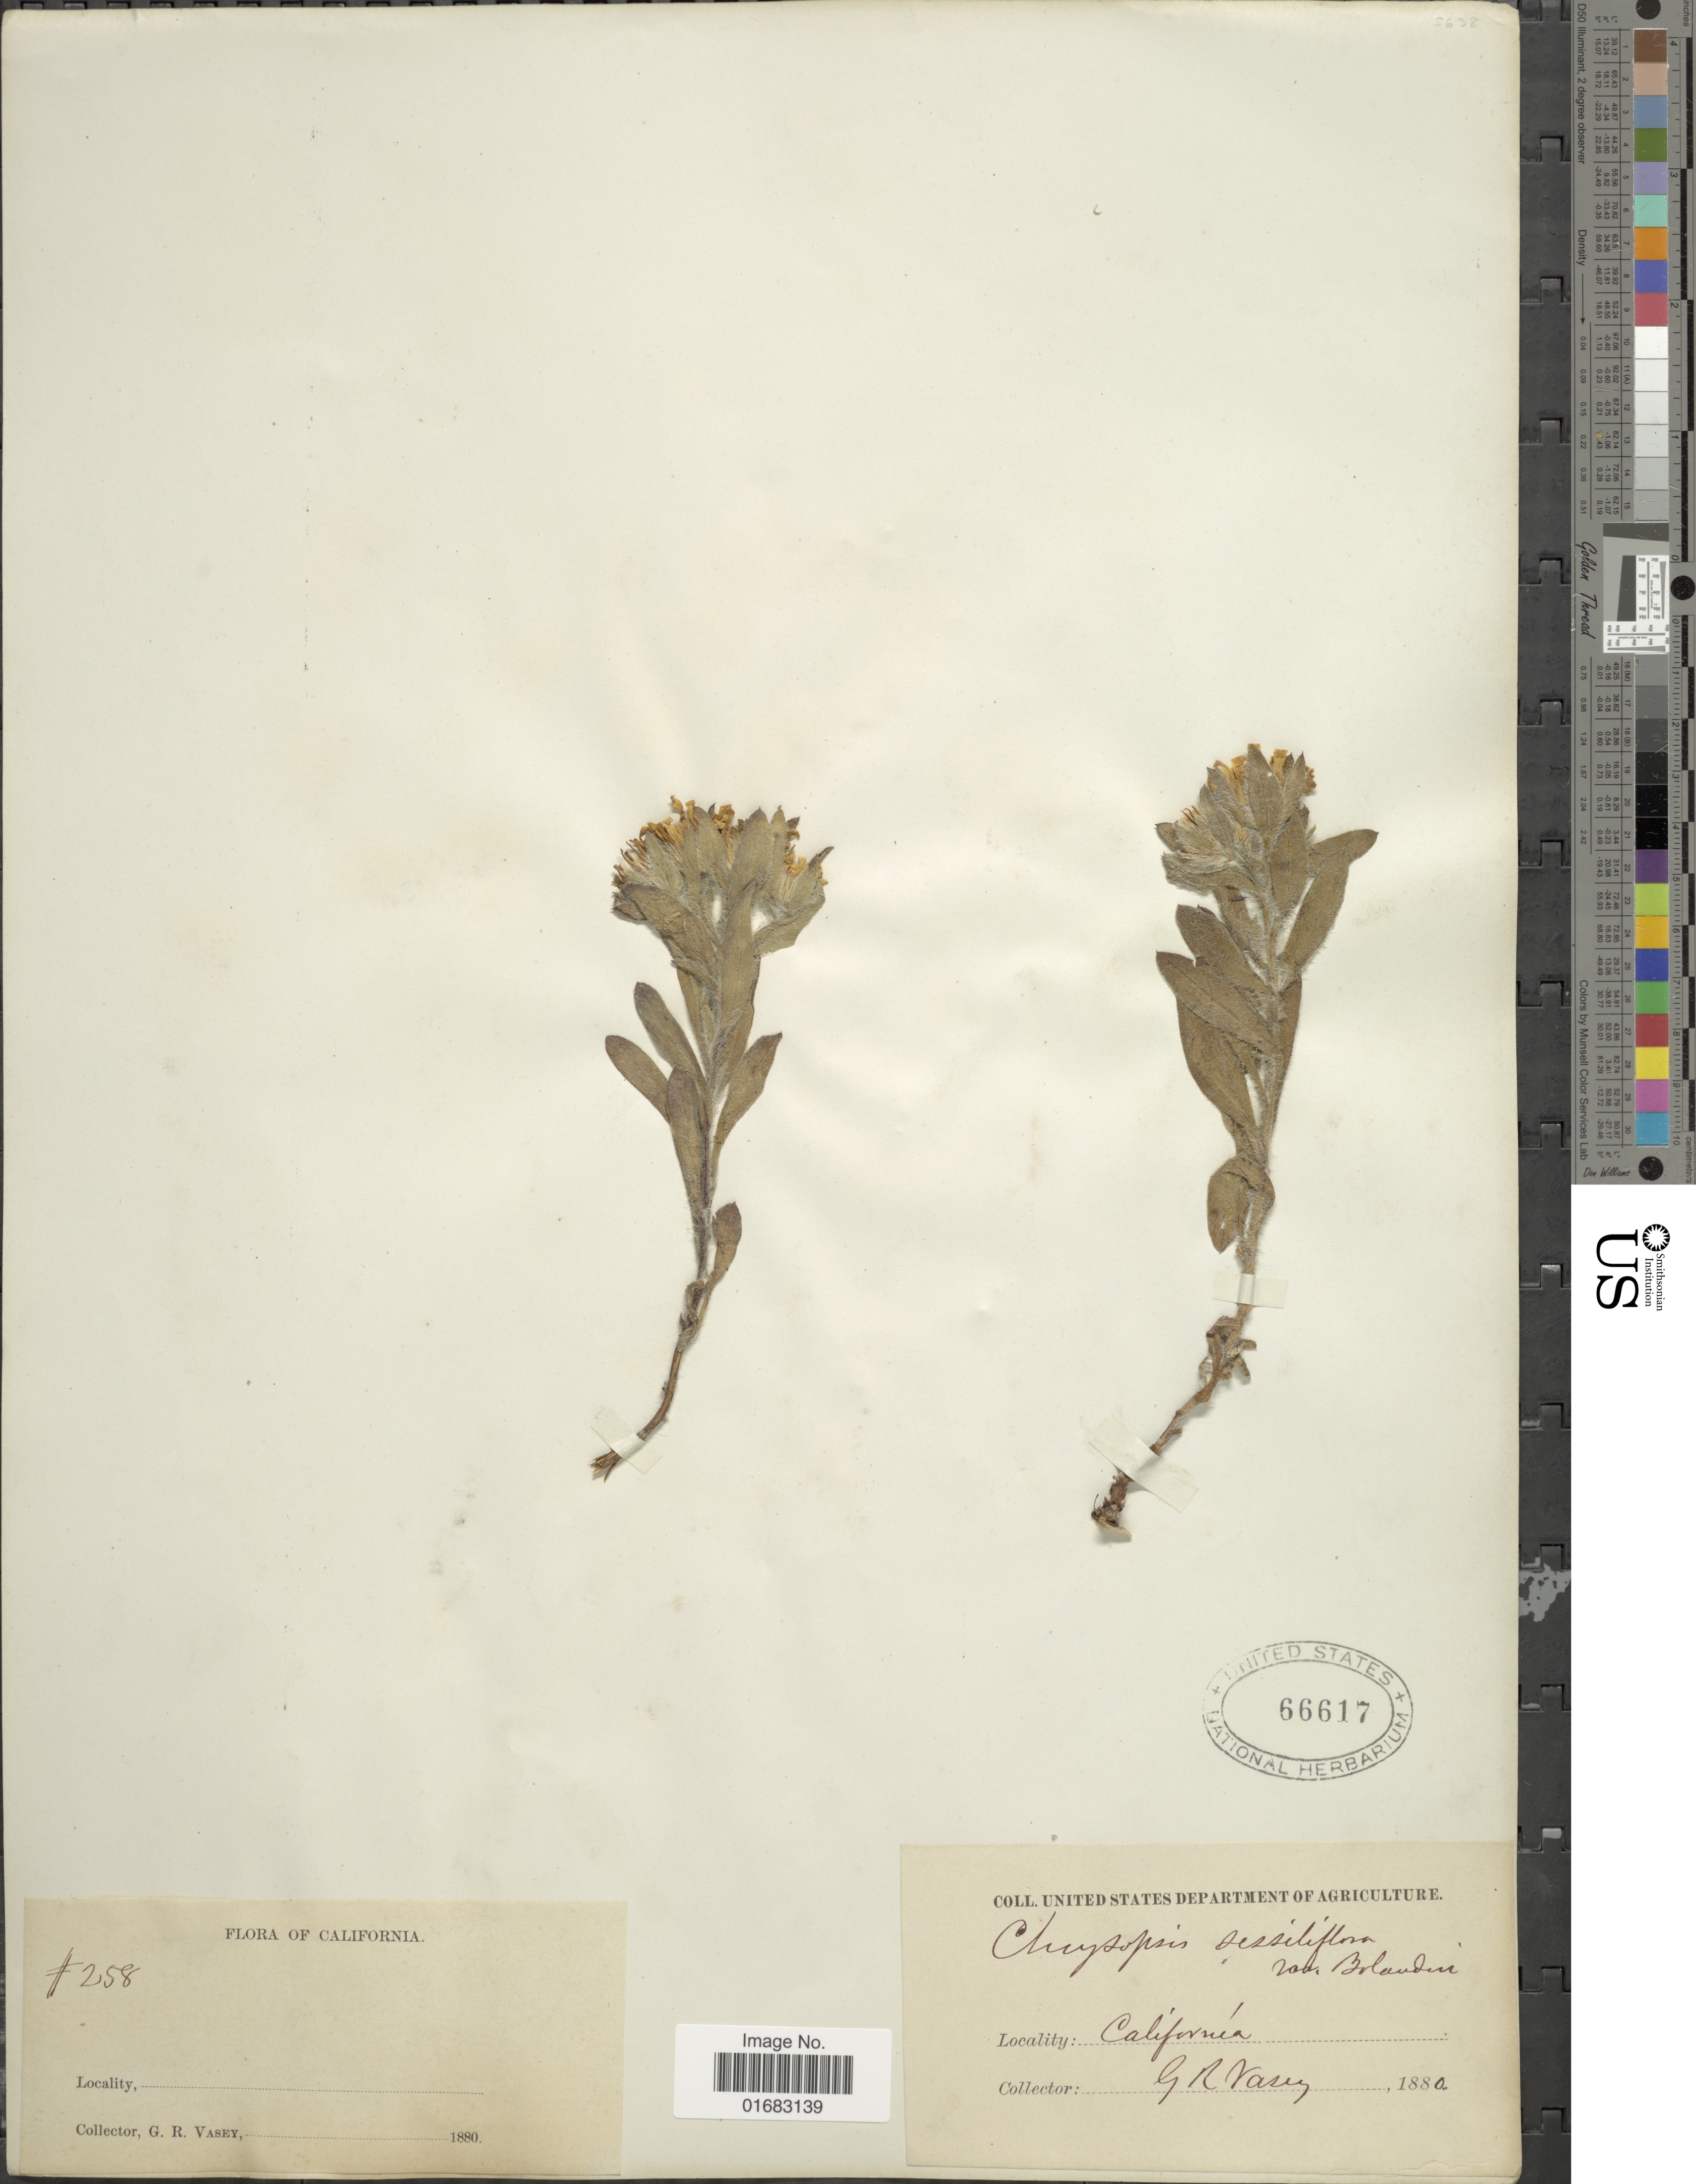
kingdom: Plantae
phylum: Tracheophyta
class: Magnoliopsida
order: Asterales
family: Asteraceae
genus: Heterotheca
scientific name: Heterotheca villosa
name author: (Pursh) Shinners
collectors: G. R. Vasey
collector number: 258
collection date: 1880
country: United States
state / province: California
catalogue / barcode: US 66617